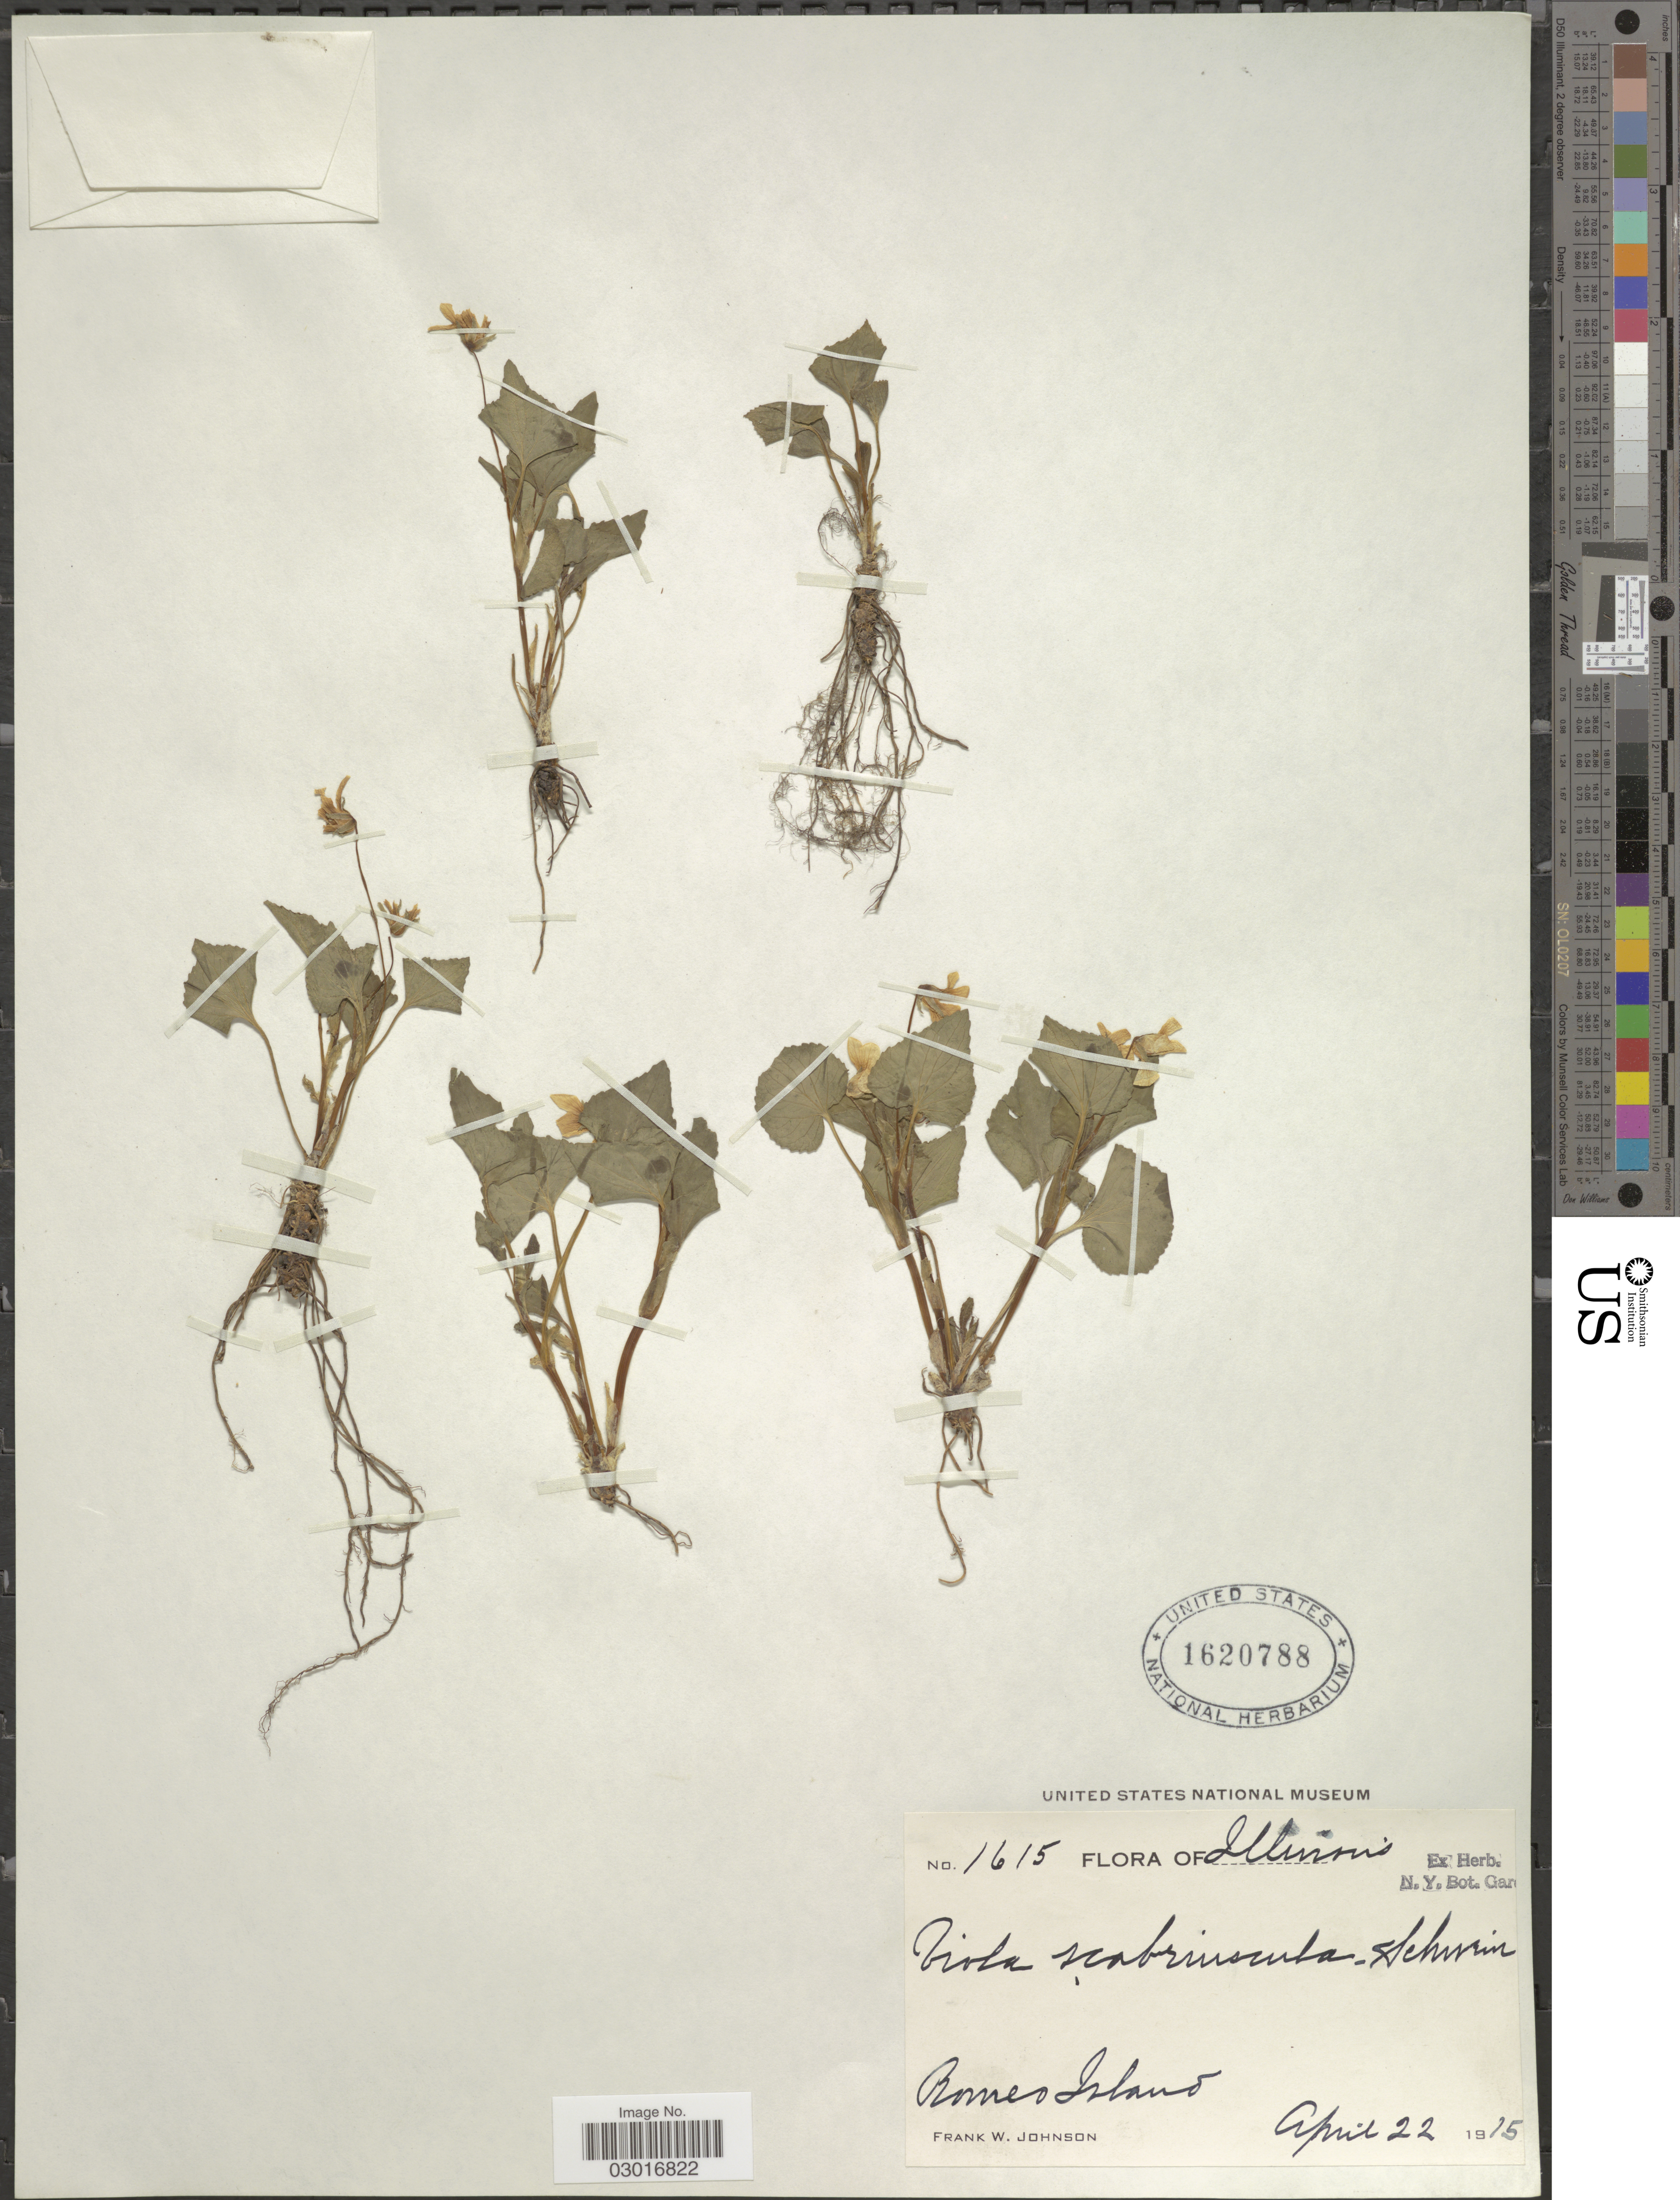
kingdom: Plantae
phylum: Tracheophyta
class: Magnoliopsida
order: Malpighiales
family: Violaceae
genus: Viola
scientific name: Viola scabriuscula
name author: (Torr. & A. Gray) Shafer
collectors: F. W. Johnson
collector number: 615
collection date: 1915-04-22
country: United States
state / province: Illinois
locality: Romeo Island.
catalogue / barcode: US 1620788